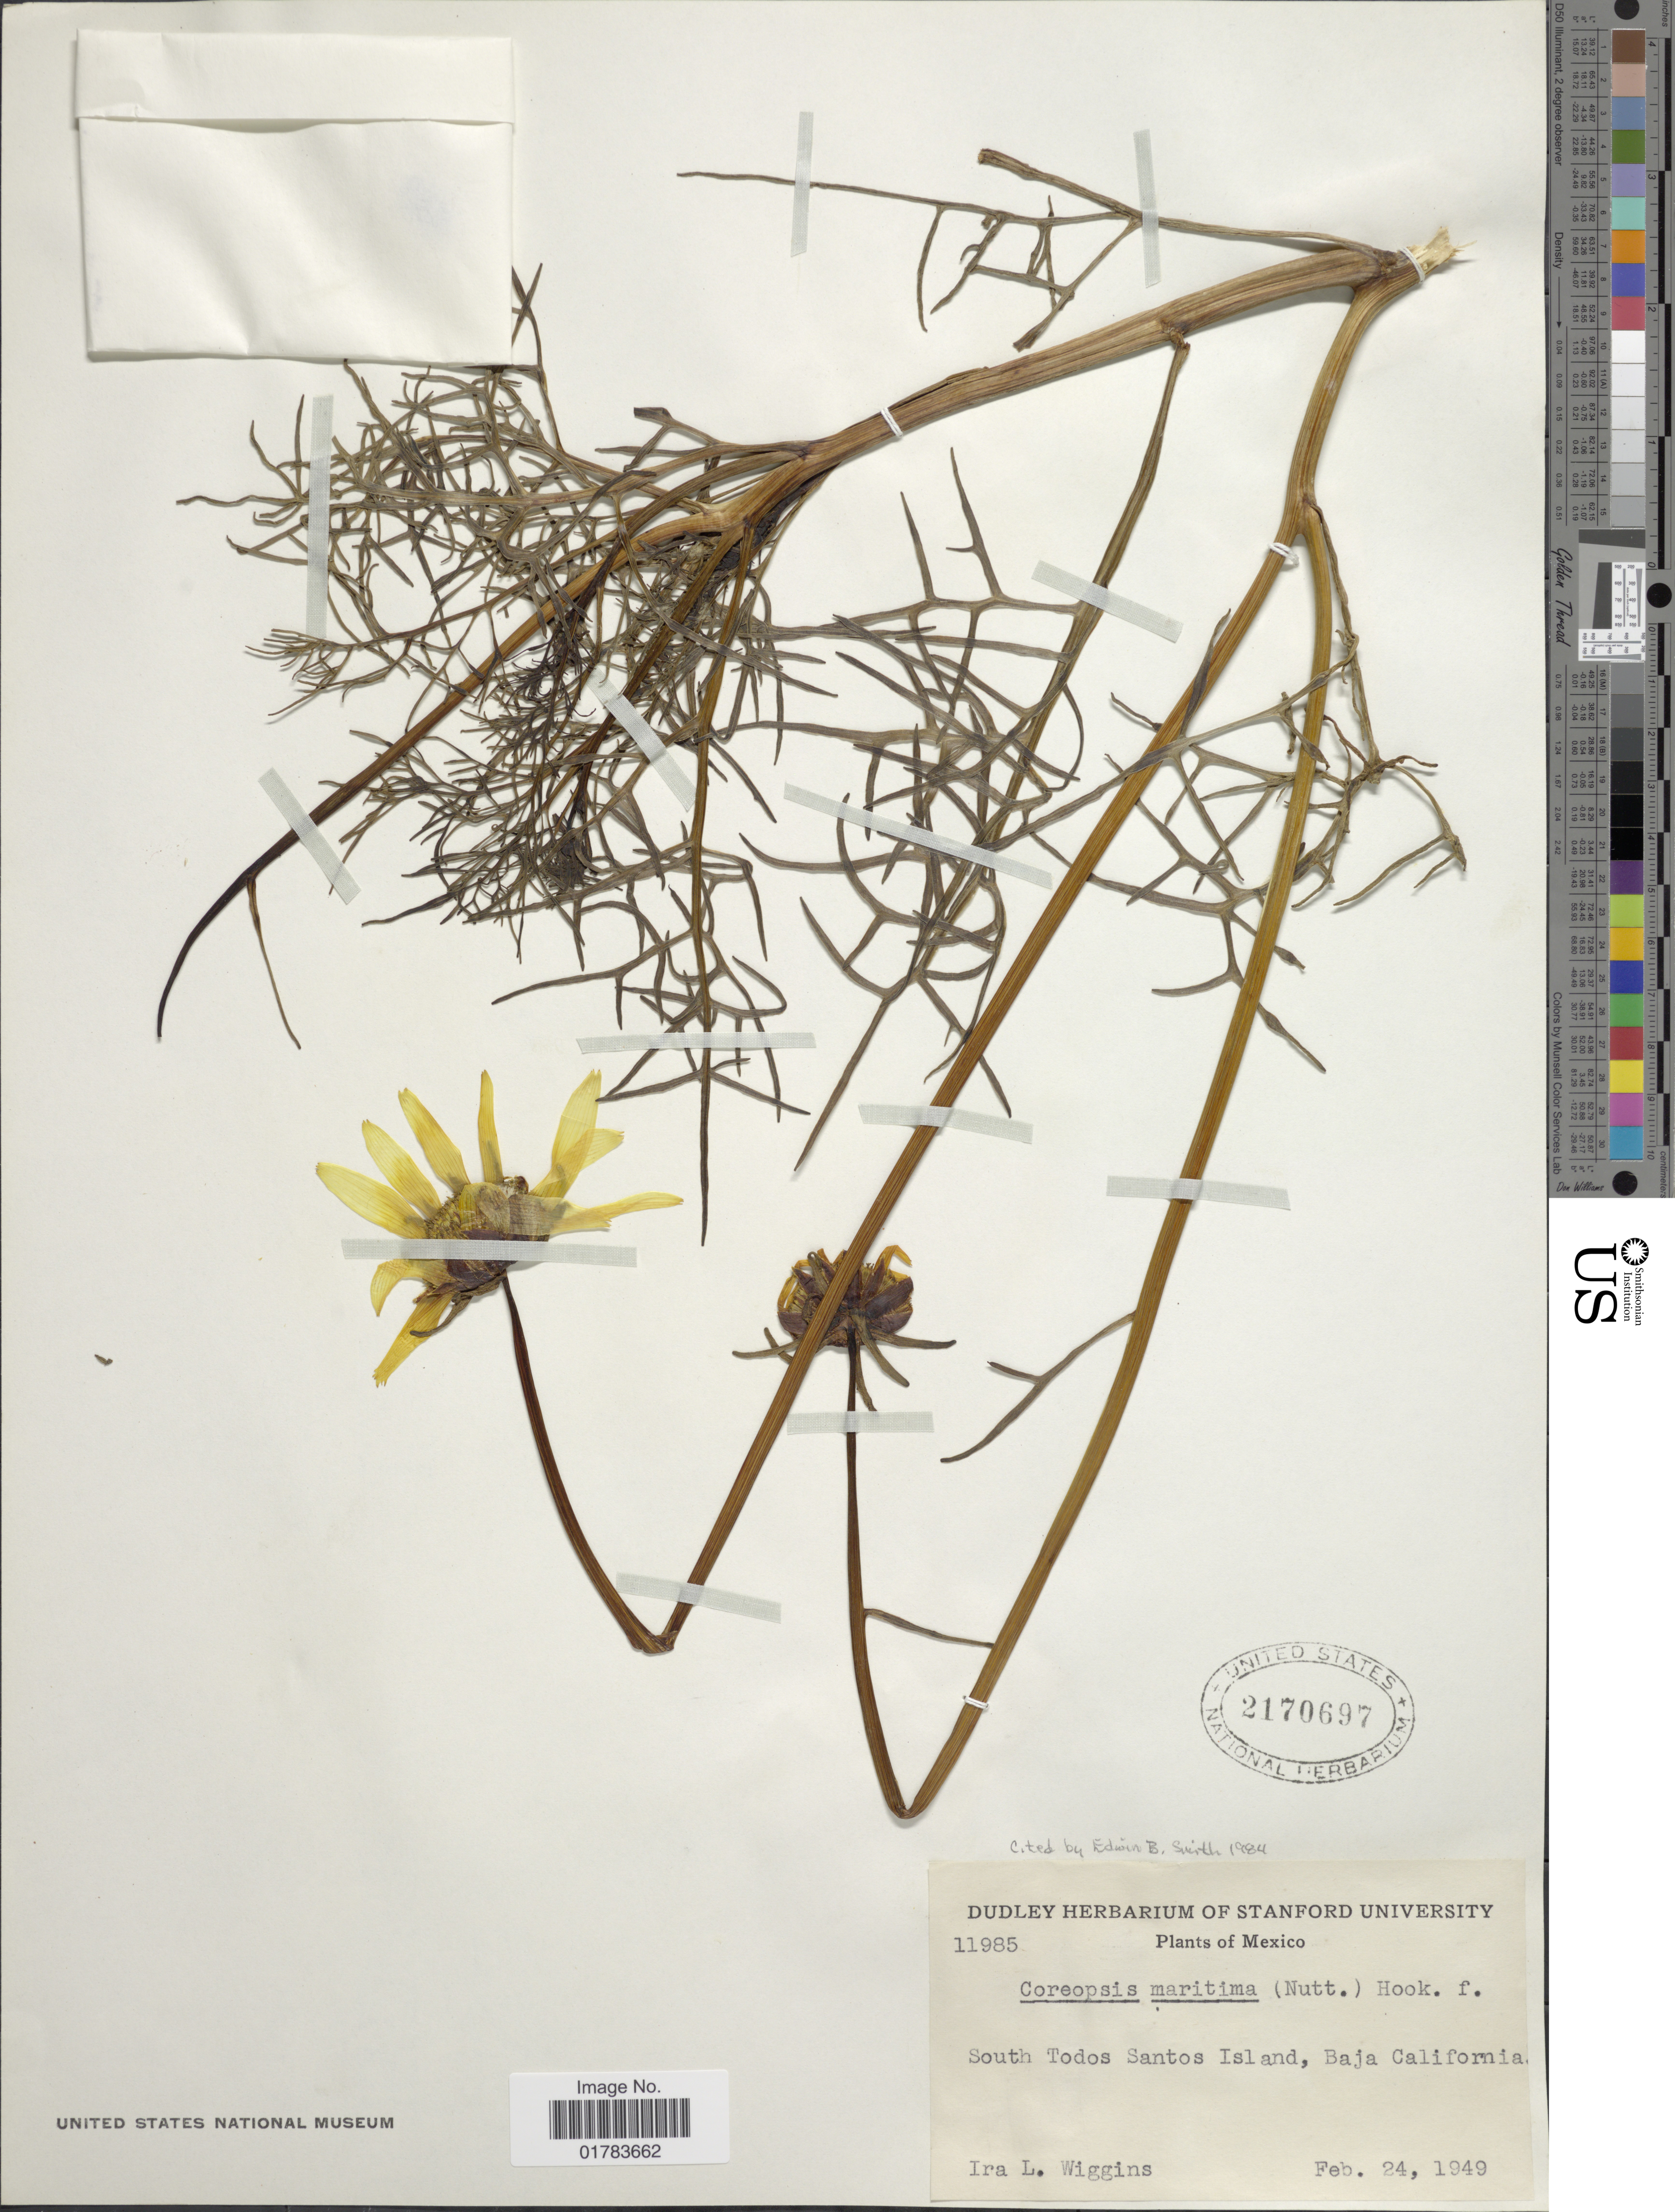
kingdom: Plantae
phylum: Tracheophyta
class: Magnoliopsida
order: Asterales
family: Asteraceae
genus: Coreopsis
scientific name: Coreopsis maritima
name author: (Nutt.) Hook. f.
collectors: I. L. Wiggins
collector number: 11985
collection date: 1949-02-24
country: Mexico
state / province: Baja California Sur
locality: South Todos Santos Island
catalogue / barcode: US 2170697